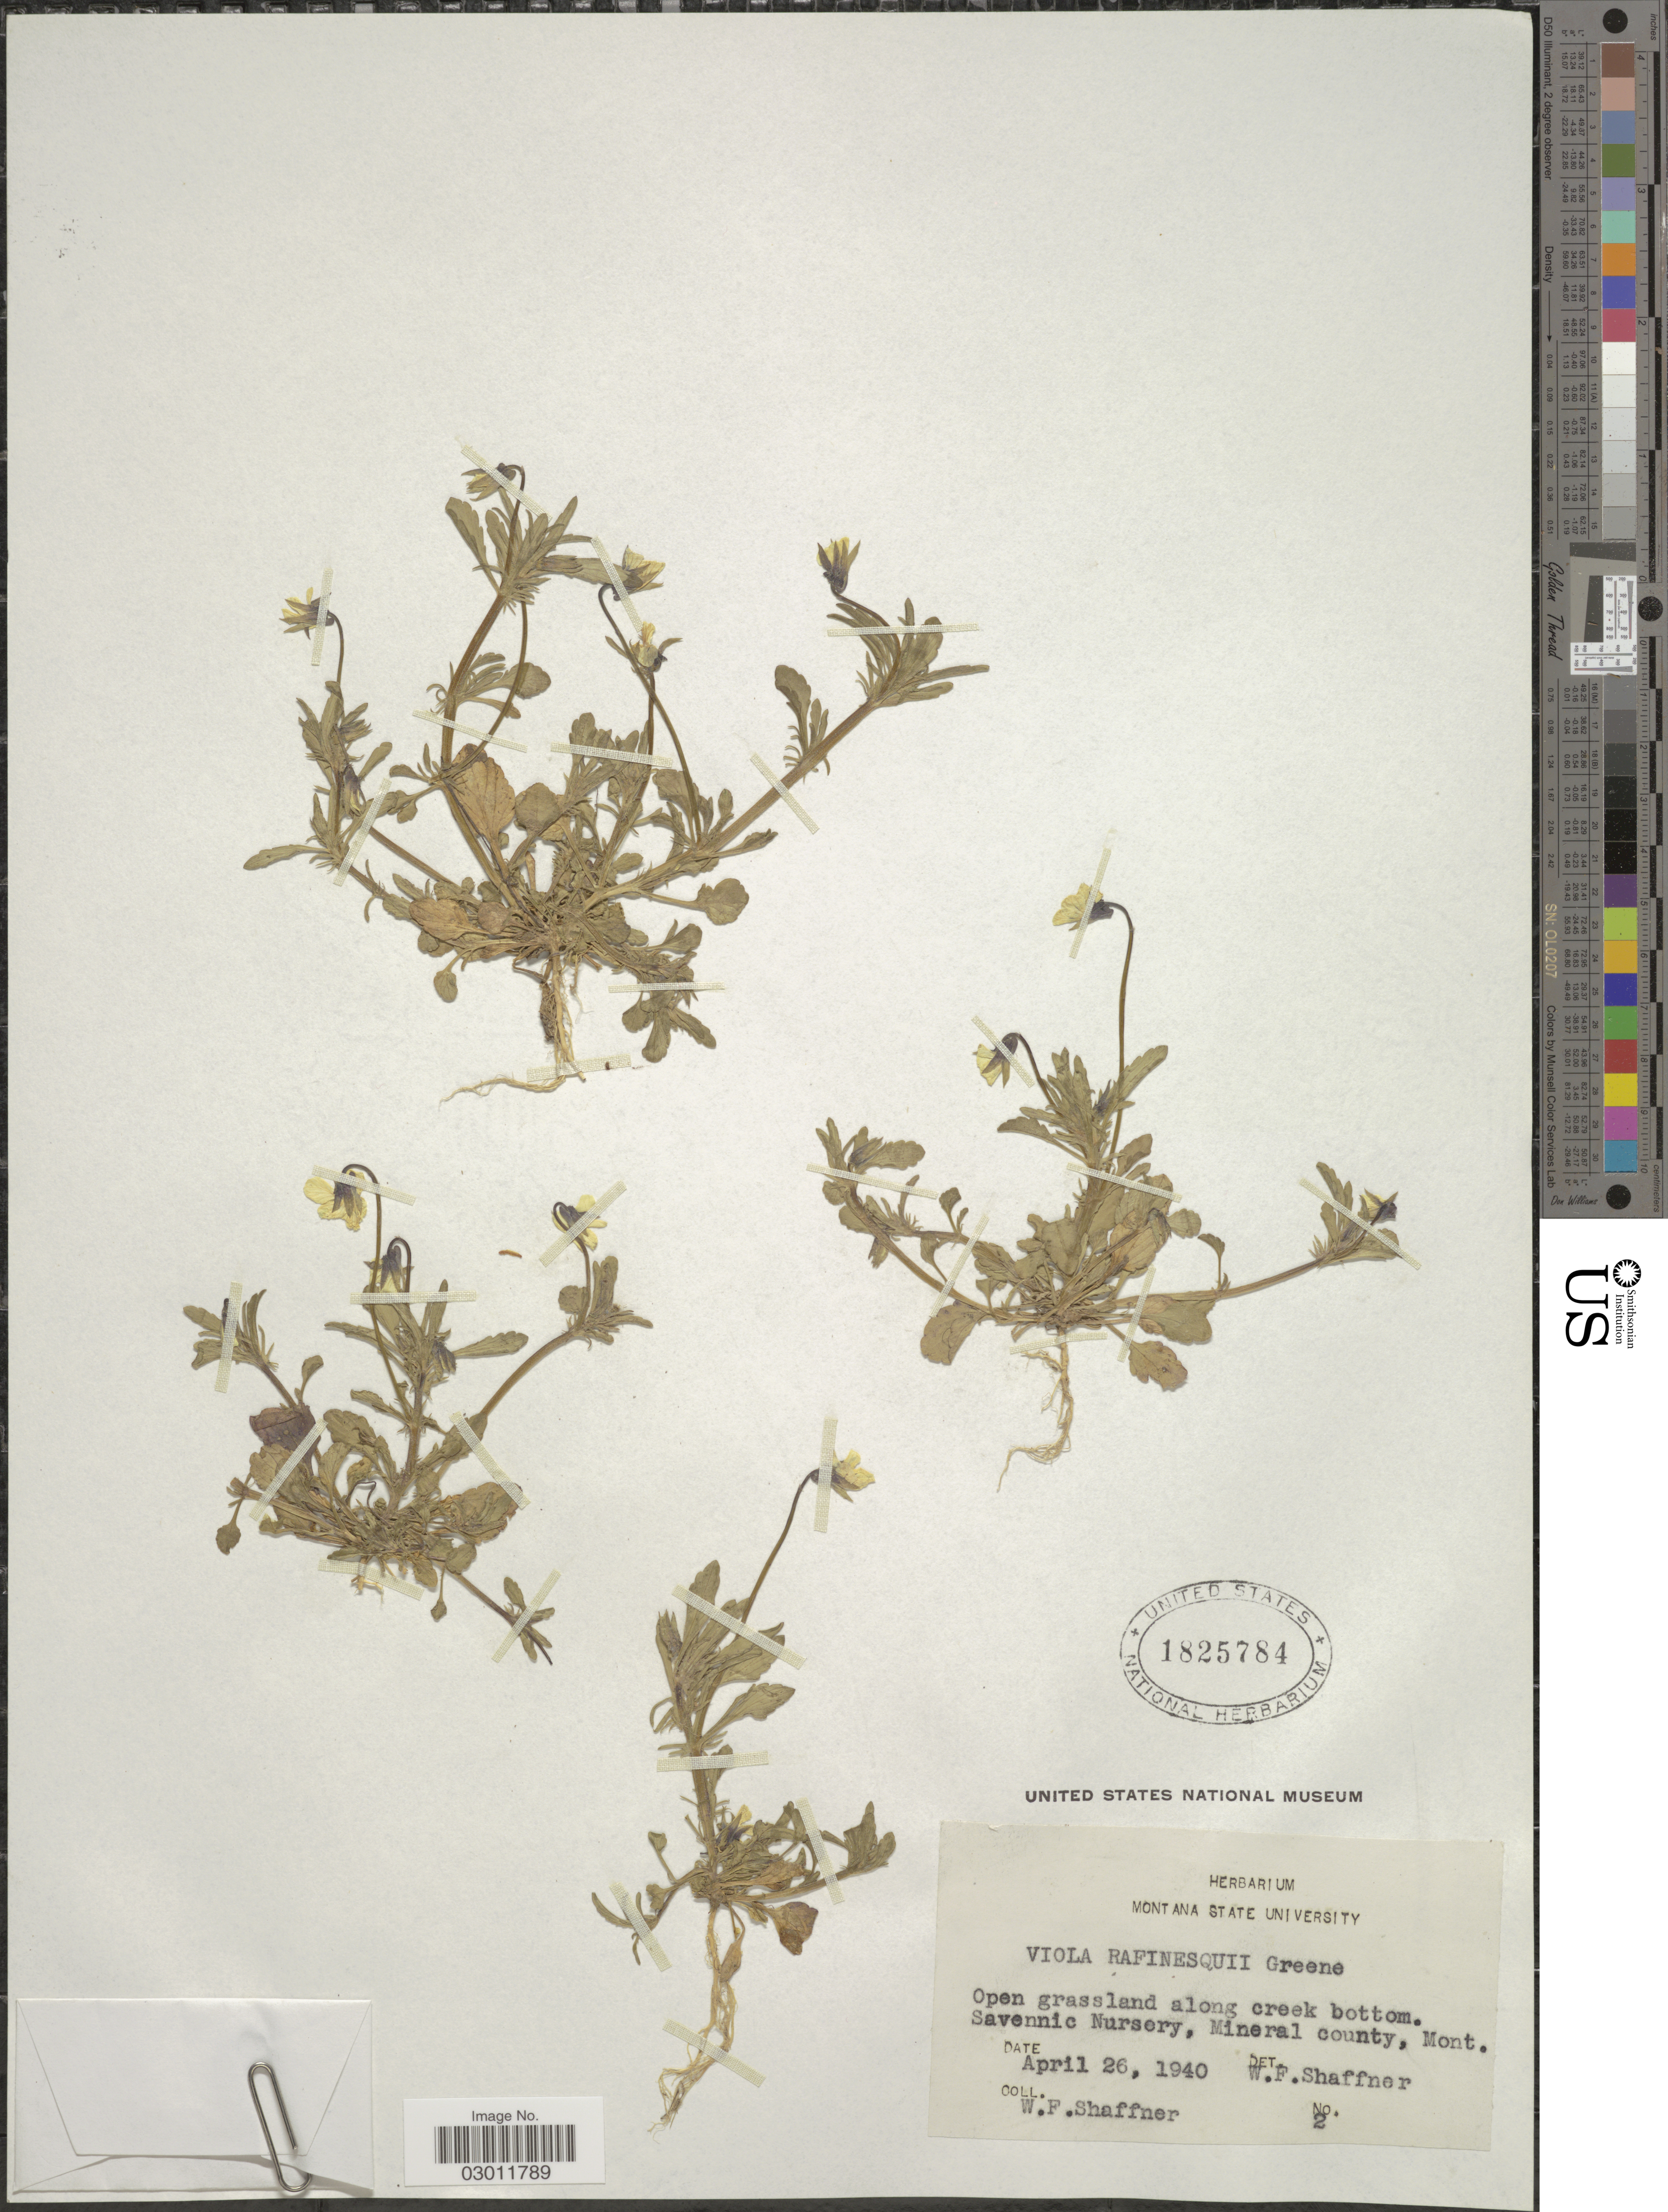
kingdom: Plantae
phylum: Tracheophyta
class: Magnoliopsida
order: Malpighiales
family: Violaceae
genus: Viola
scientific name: Viola arvensis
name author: Murray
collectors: W. Schaffner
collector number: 2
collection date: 1940-04-26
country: United States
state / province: Montana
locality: Savennic Nursery, Mineral county, Mont.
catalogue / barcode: US 1825784